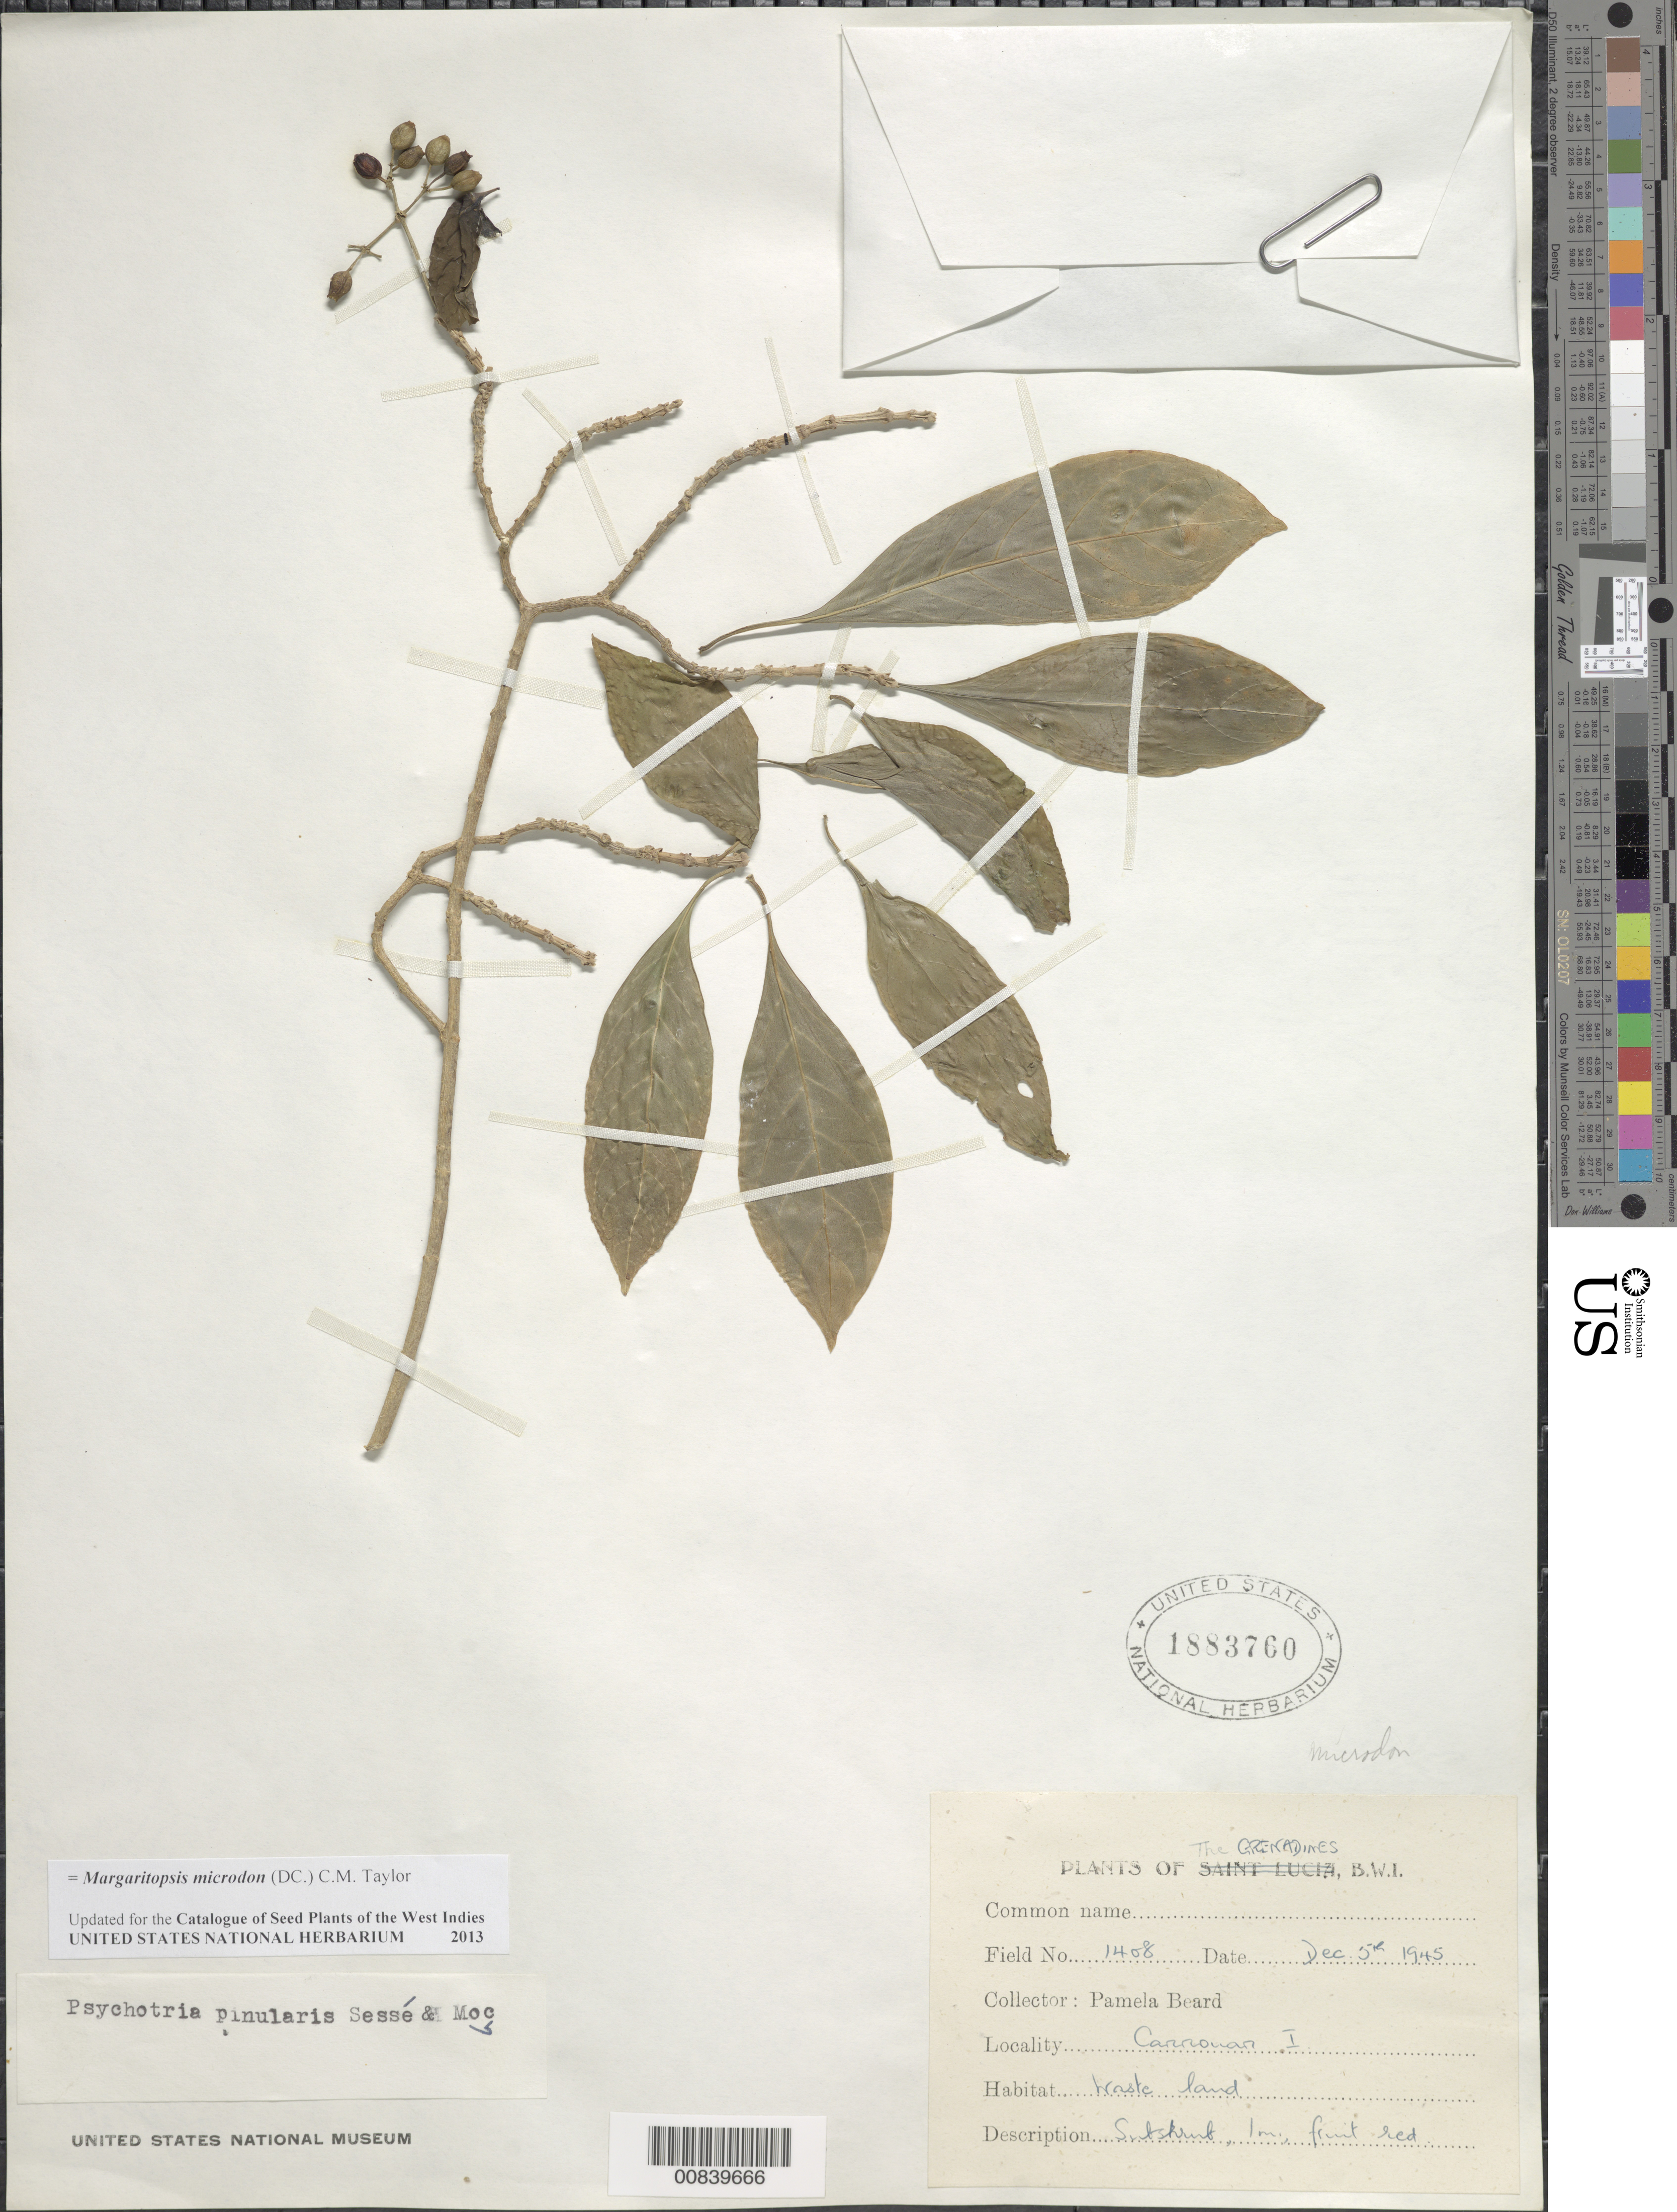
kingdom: Plantae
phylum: Tracheophyta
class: Magnoliopsida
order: Gentianales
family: Rubiaceae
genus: Margaritopsis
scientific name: Margaritopsis microdon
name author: (DC.) C.M. Taylor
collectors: P. Beard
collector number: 1408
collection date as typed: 05 Dec 1945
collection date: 1945-12-05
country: St. Vincent - Grenadines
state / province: Grenadines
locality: Cannouan (sp?) I.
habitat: Wasteland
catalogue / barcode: US 1883760